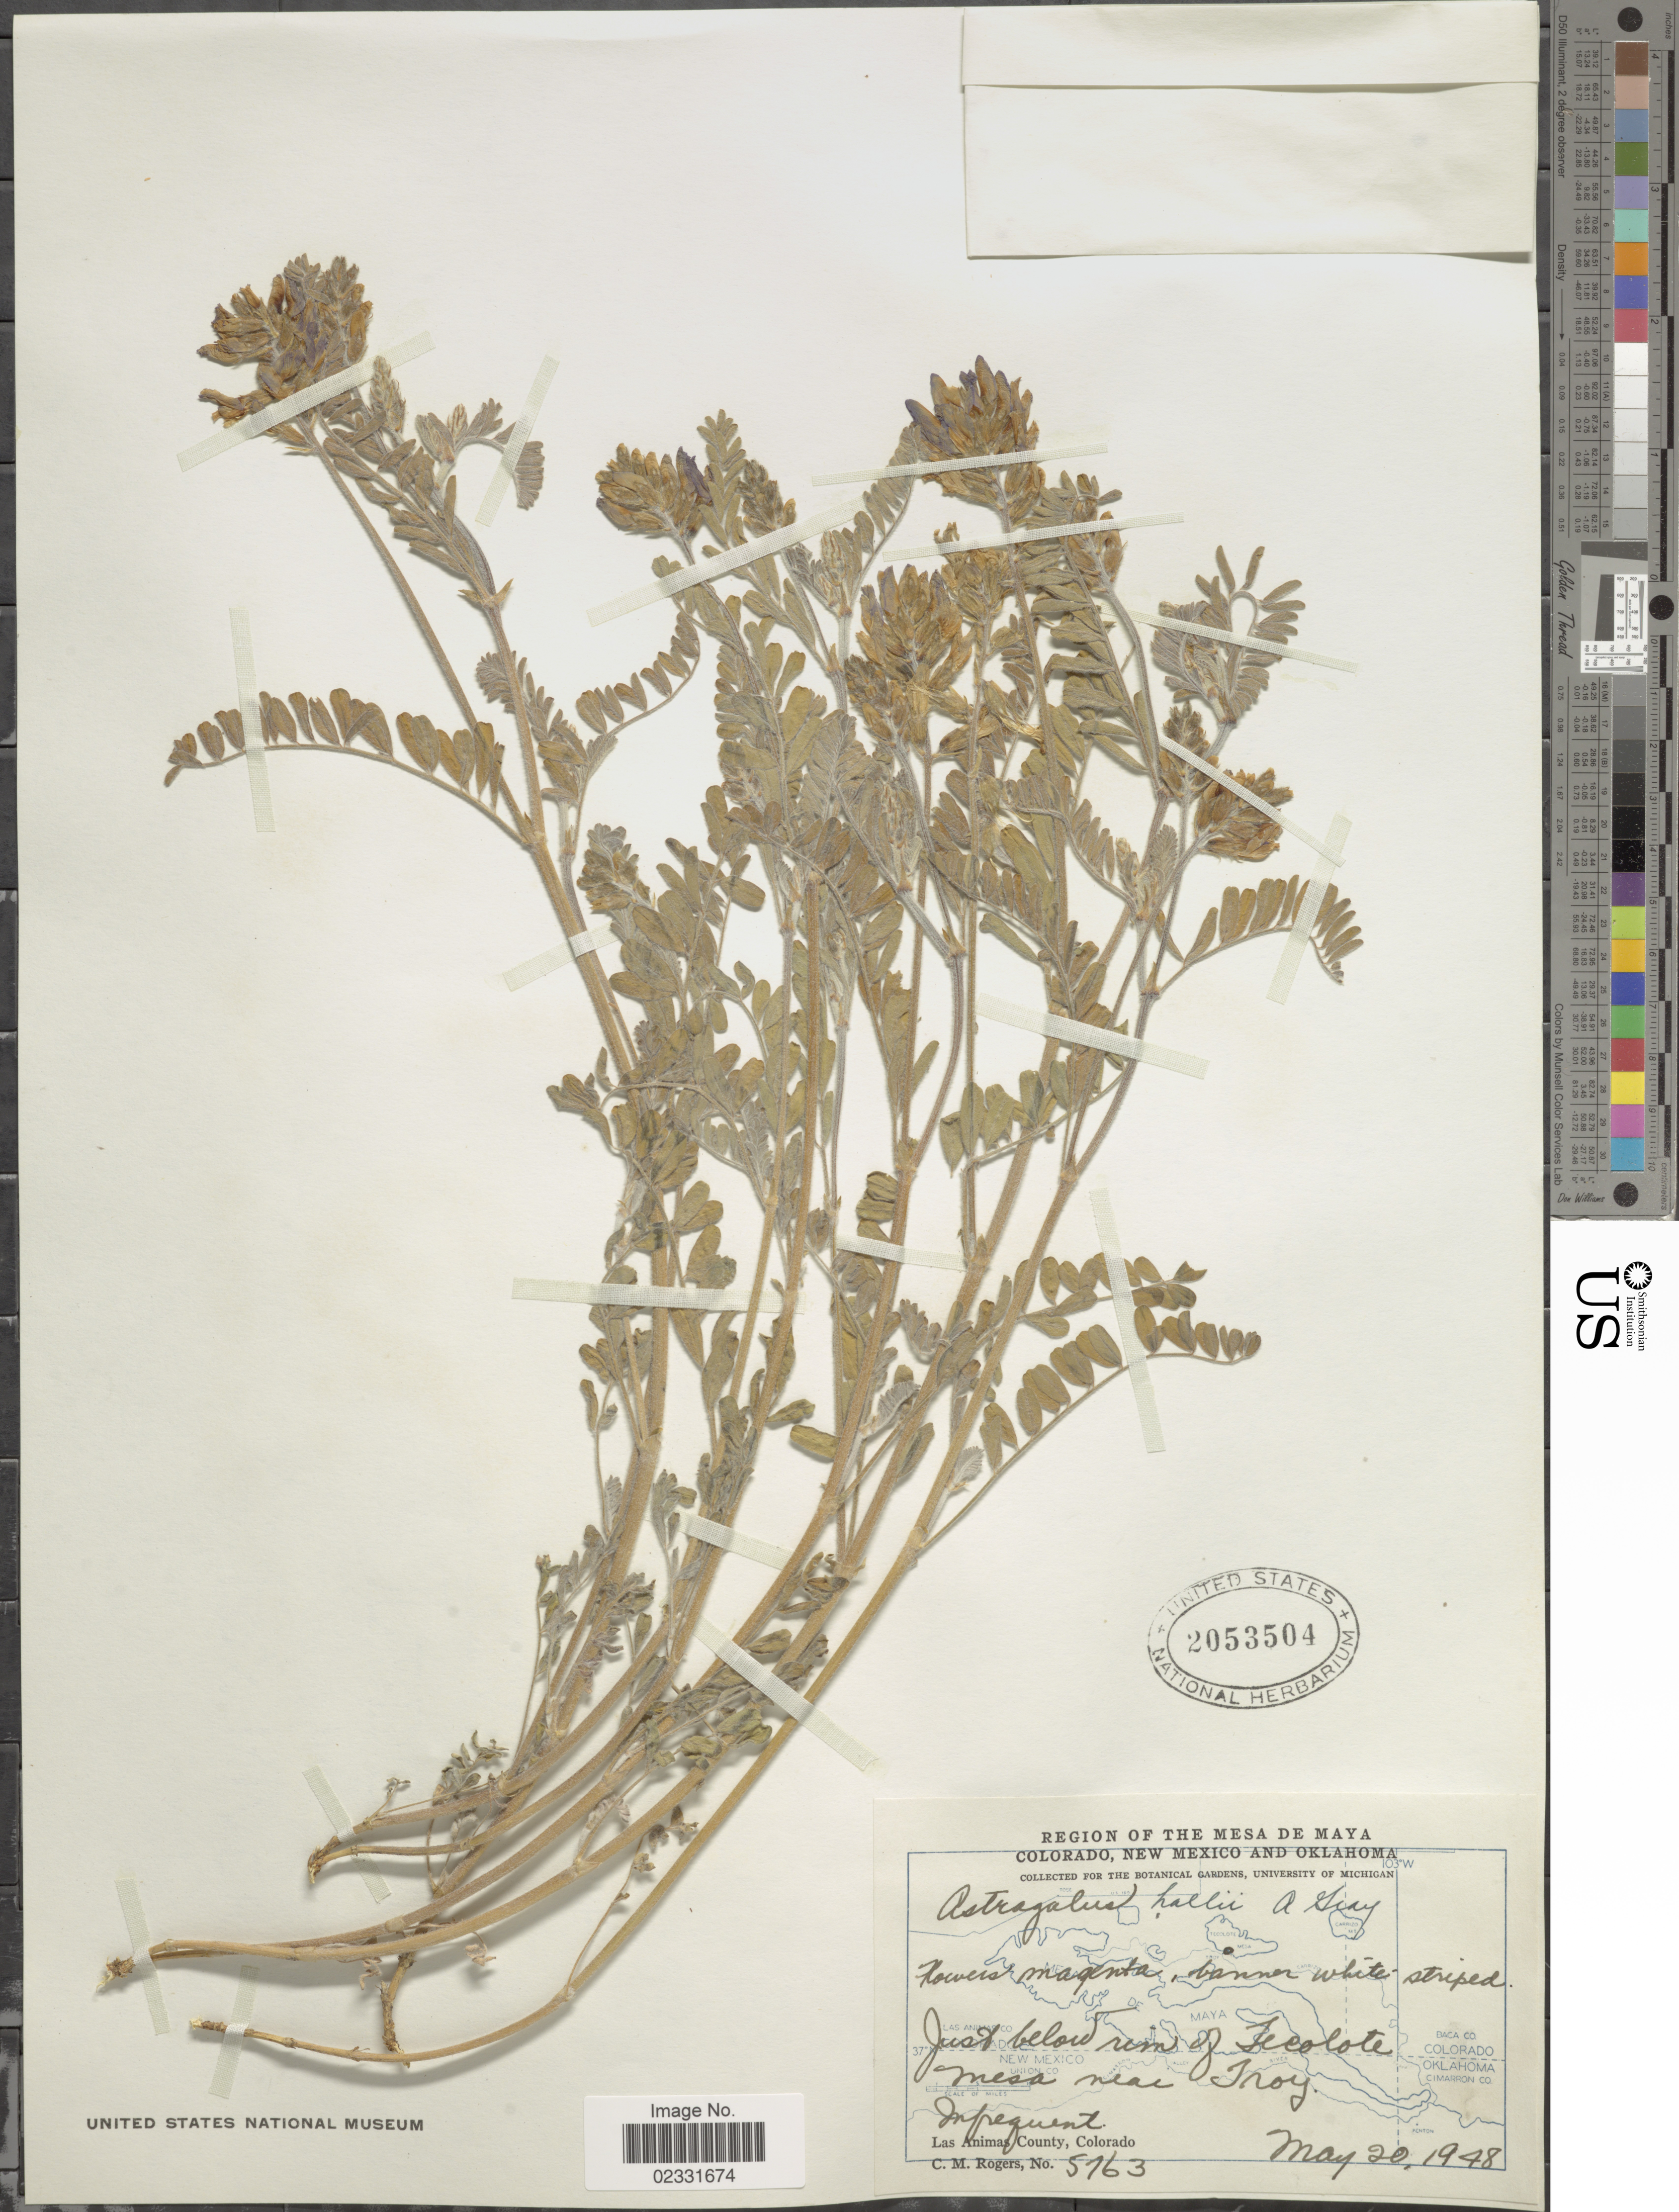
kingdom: Plantae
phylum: Tracheophyta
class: Magnoliopsida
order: Fabales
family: Fabaceae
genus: Astragalus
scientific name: Astragalus hallii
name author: A. Gray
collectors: C. M. Rogers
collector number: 5163*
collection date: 1948-05-20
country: United States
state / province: Colorado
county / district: Las Animas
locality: Just below rim of Tecolote Mesa near Troy, Las Animas County.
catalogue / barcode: US 2053504